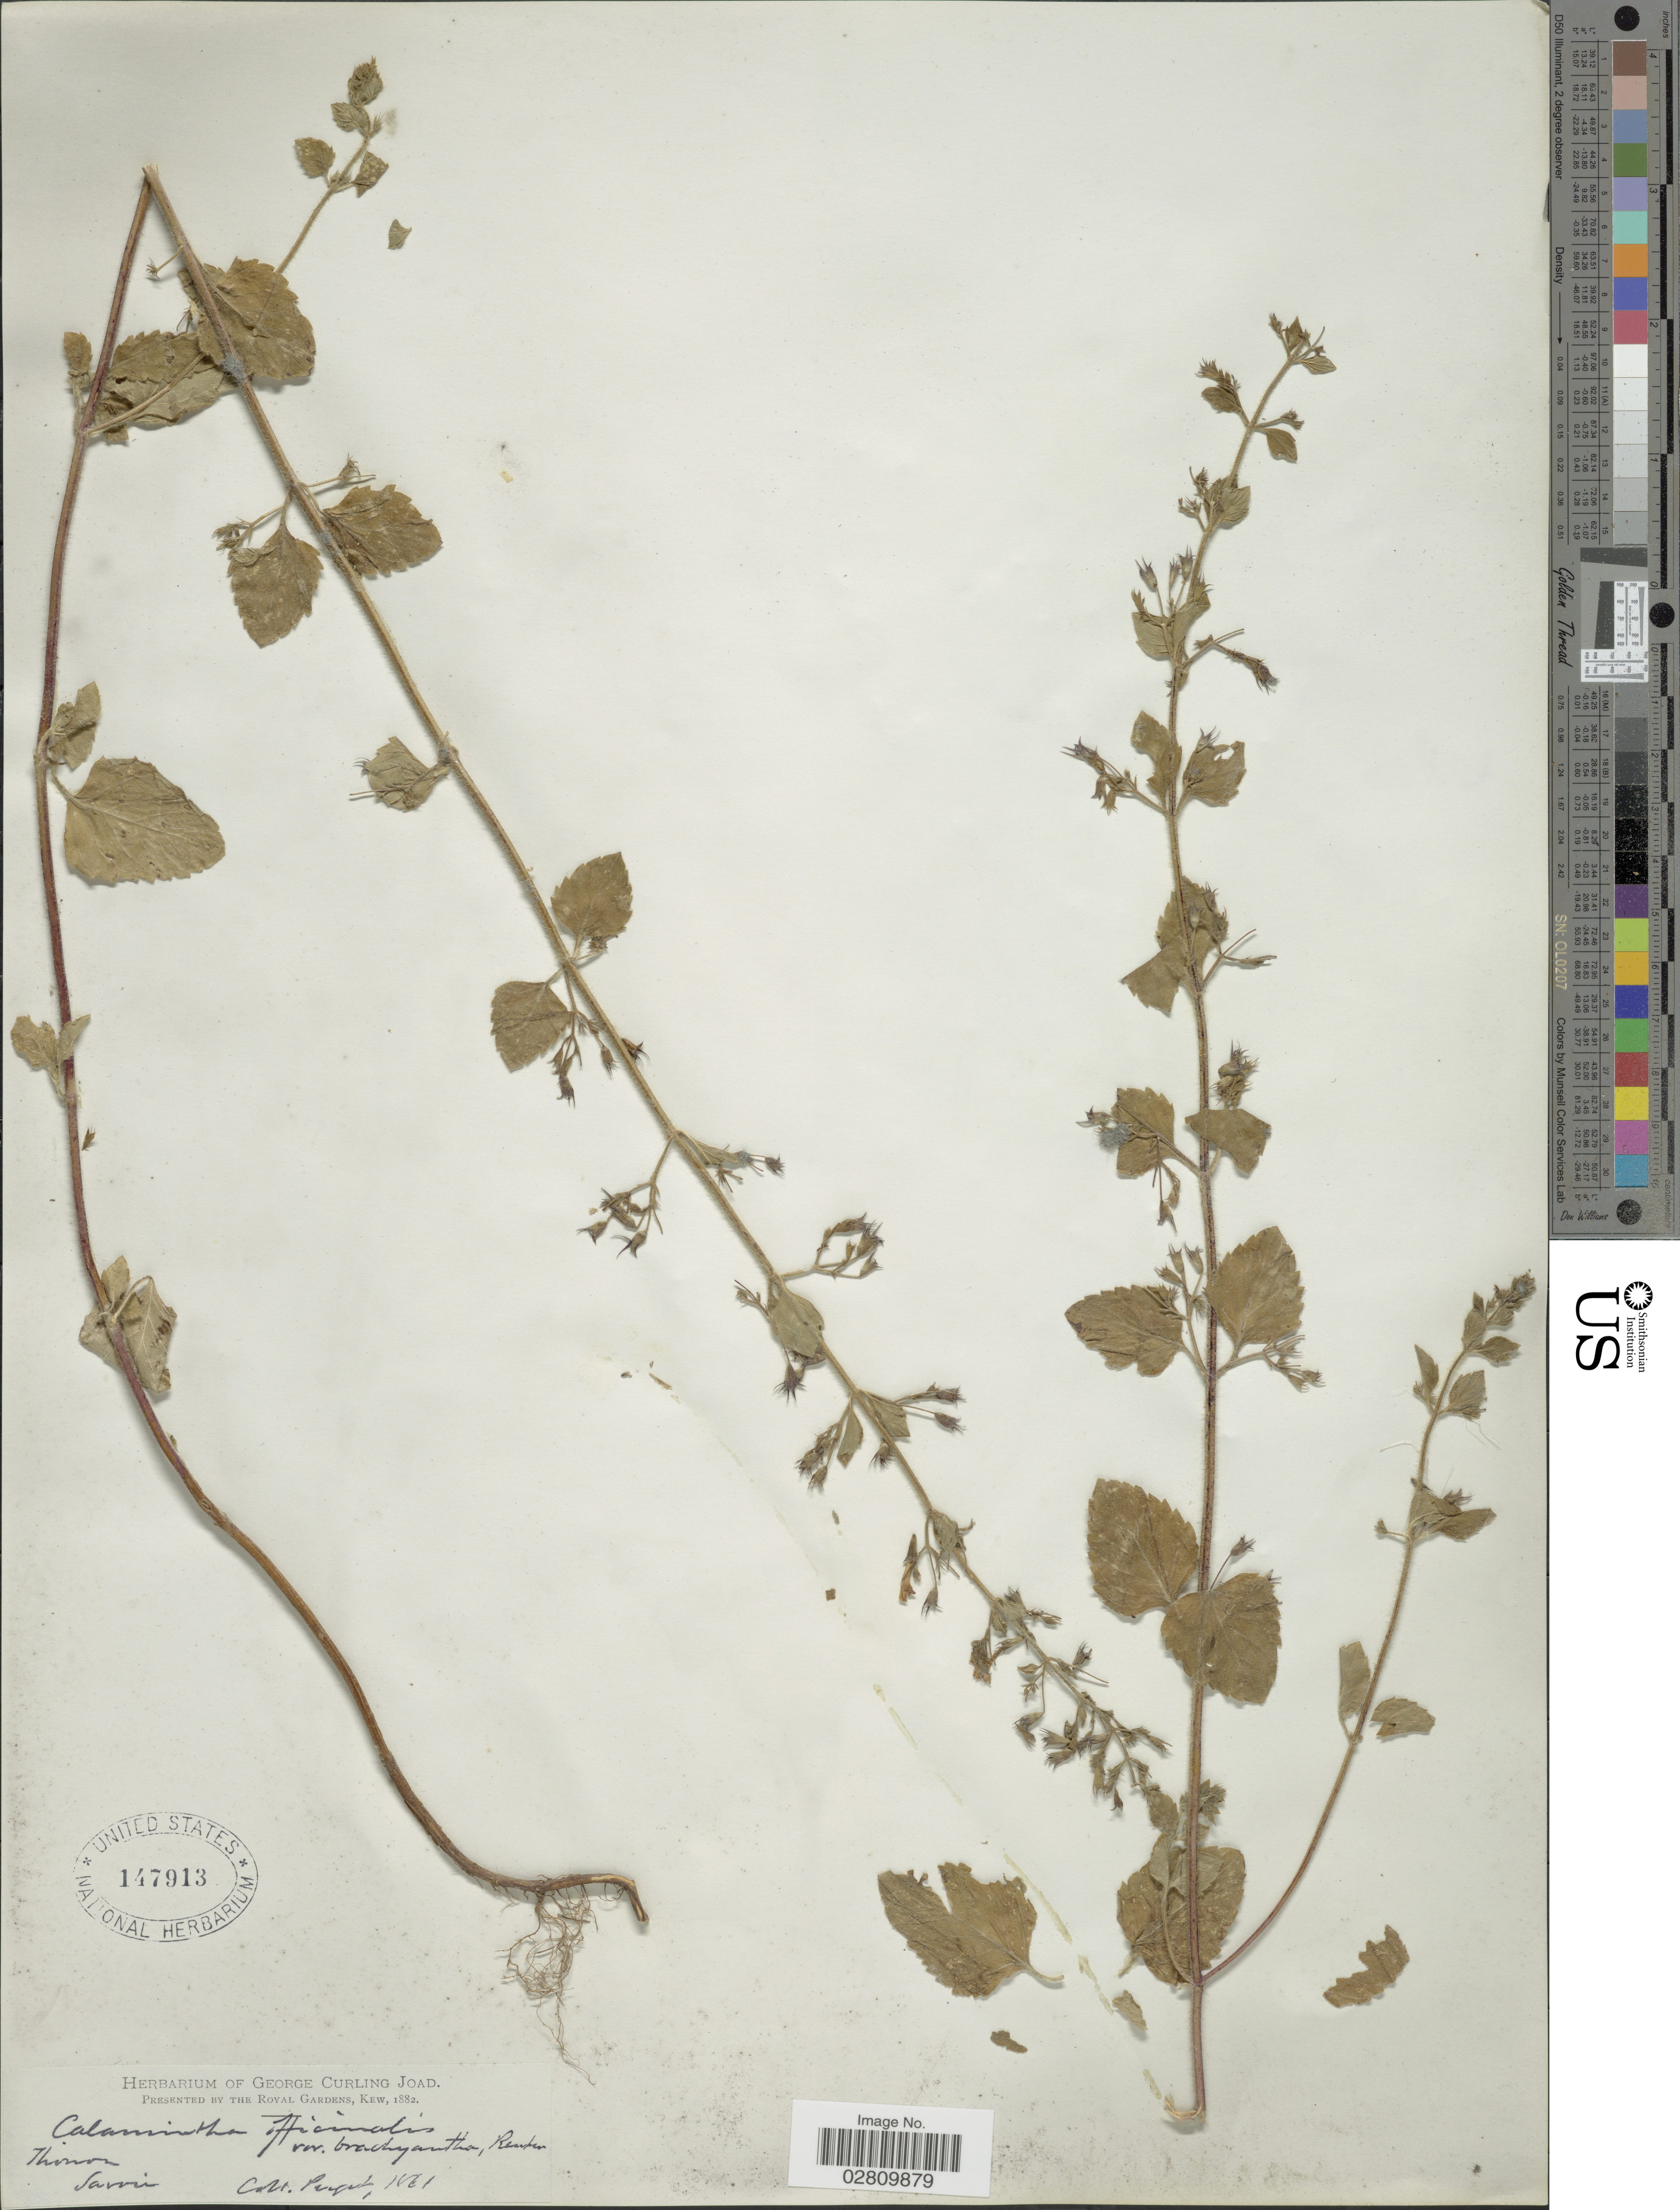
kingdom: Plantae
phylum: Tracheophyta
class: Magnoliopsida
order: Lamiales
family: Lamiaceae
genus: Calamintha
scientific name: Calamintha officinalis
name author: Moench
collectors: -. Puget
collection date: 1861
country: France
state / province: Auvergne-Rhône-Alpes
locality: Thonon, Savoie.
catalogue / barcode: US 147913